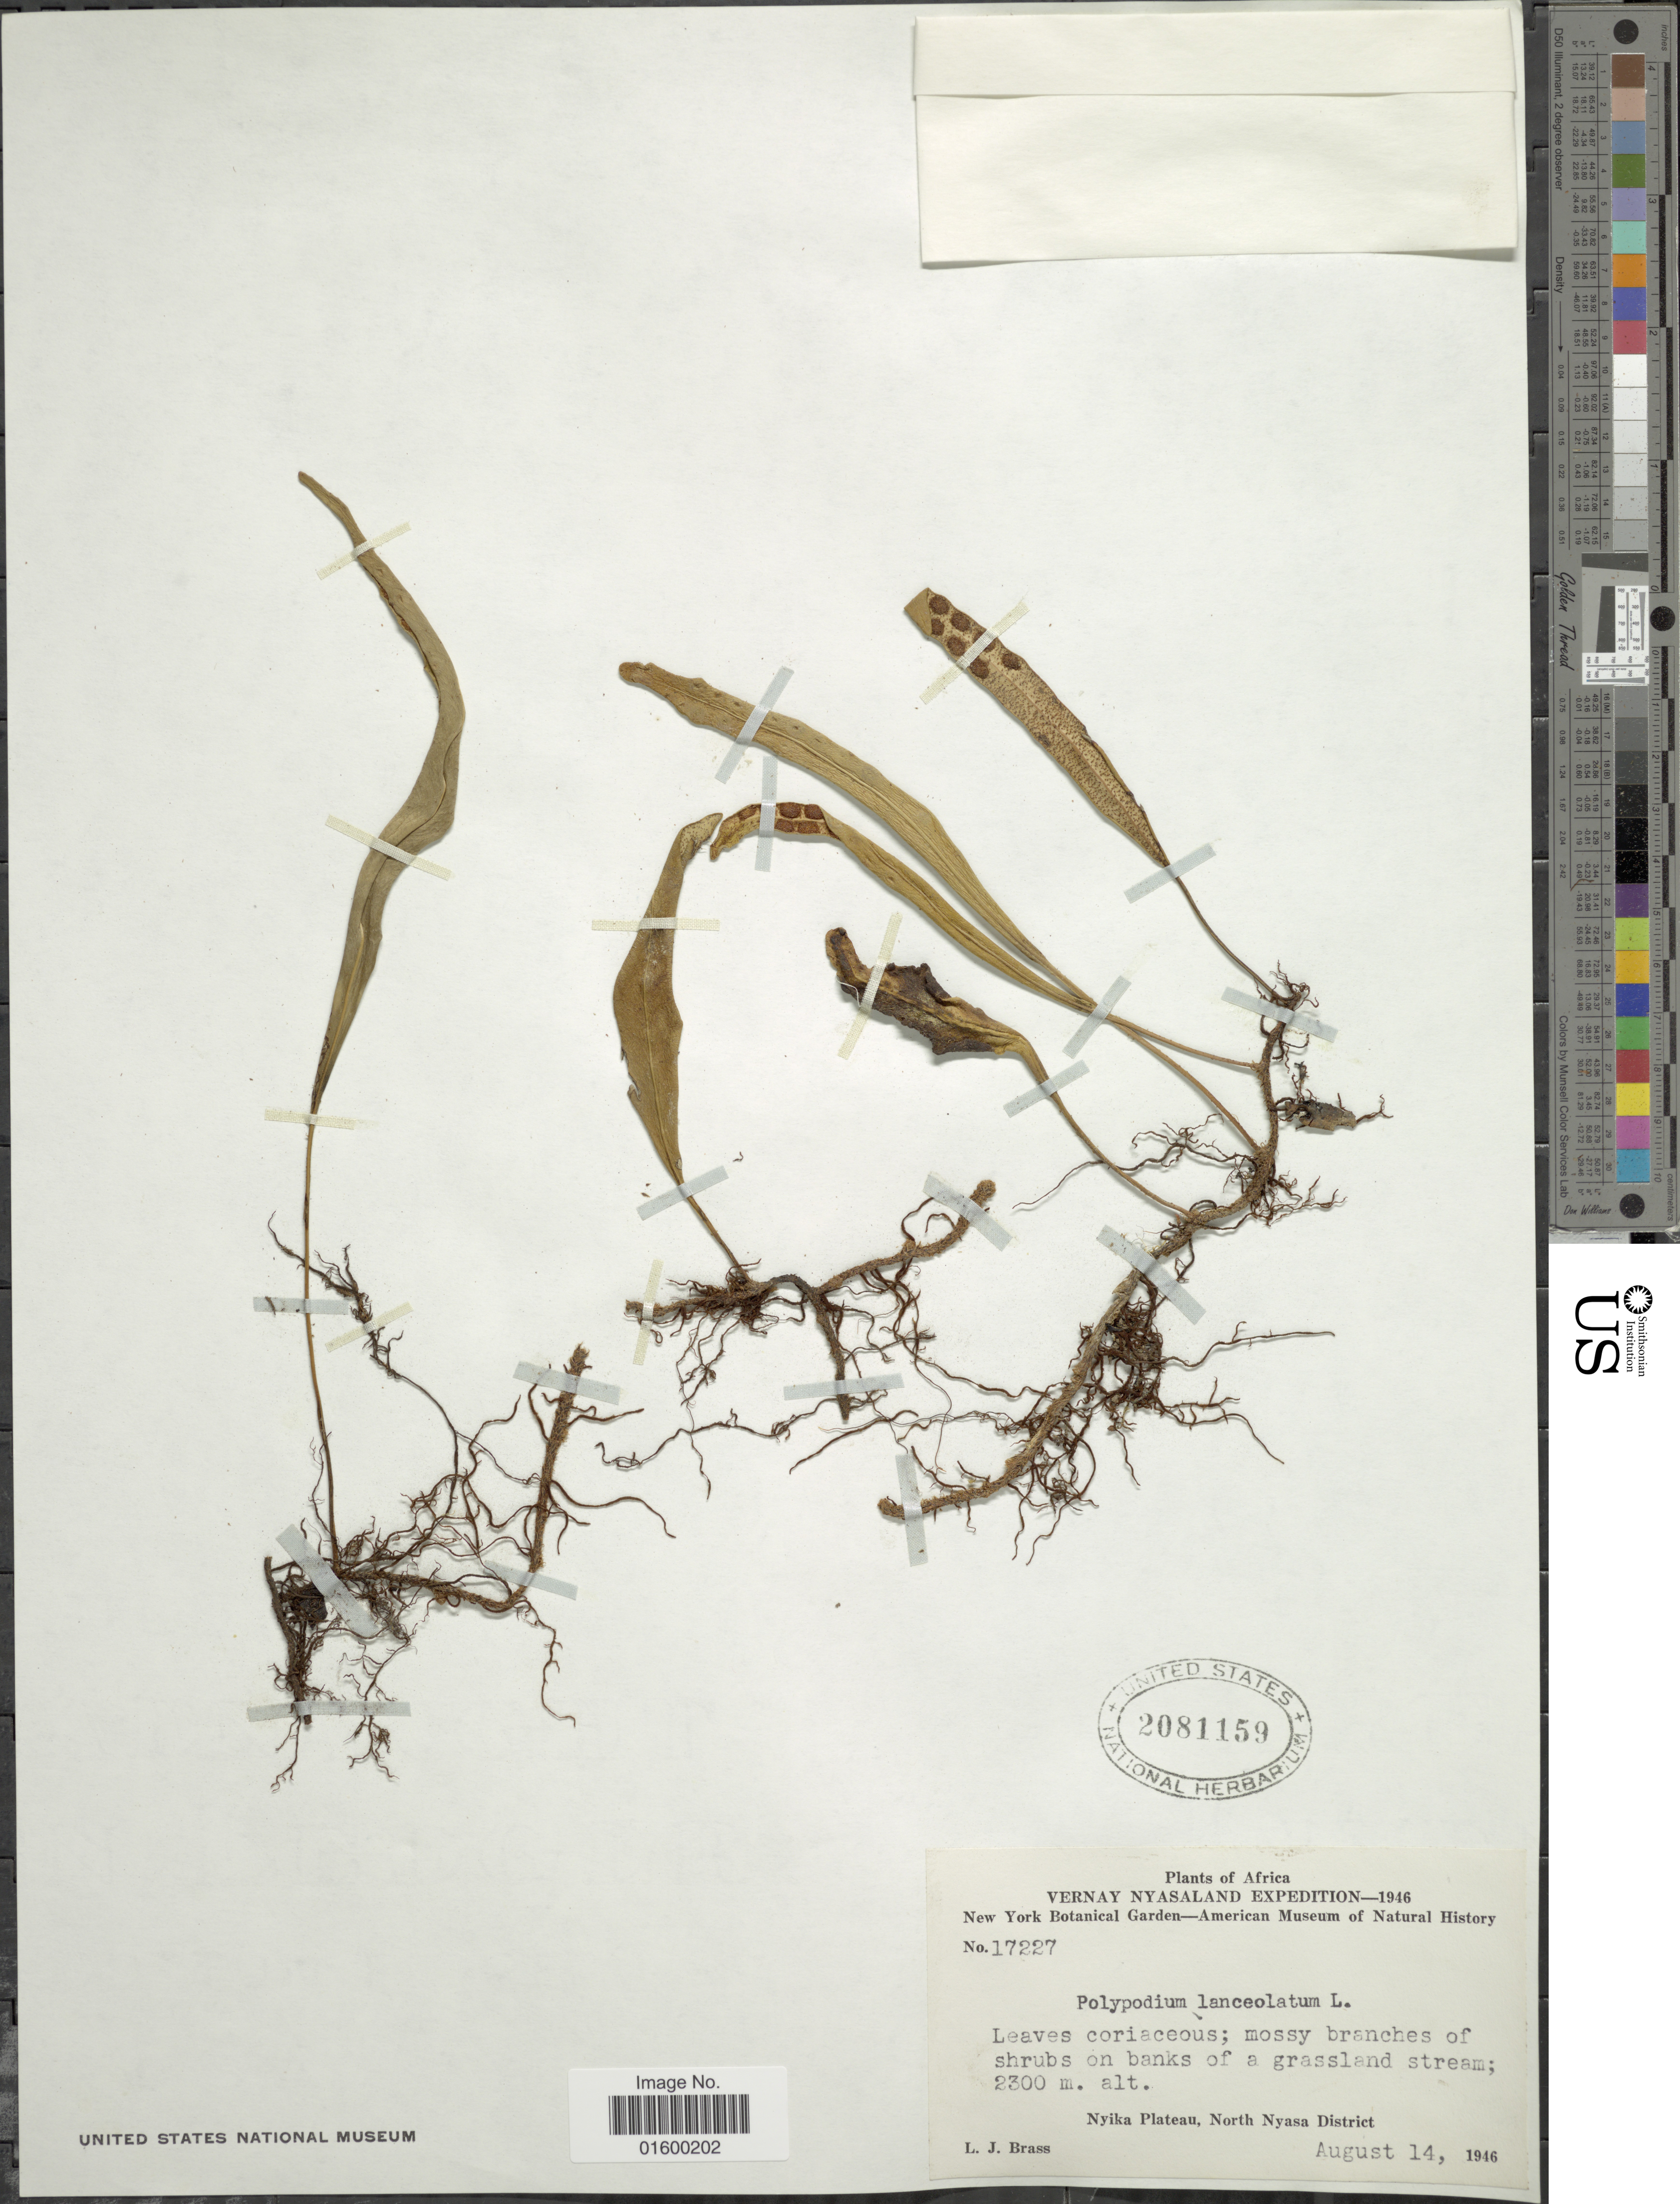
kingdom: Plantae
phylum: Tracheophyta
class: Polypodiopsida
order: Polypodiales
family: Polypodiaceae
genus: Pleopeltis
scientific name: Pleopeltis macrocarpa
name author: (Bory ex Willd.) Kaulf.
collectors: L. J. Brass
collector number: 17227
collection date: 1946-08-14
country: Malawi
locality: Africa, Vernay Nyasa, Nyika Plateau, North Nyasa District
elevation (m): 2300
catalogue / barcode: US 2081159